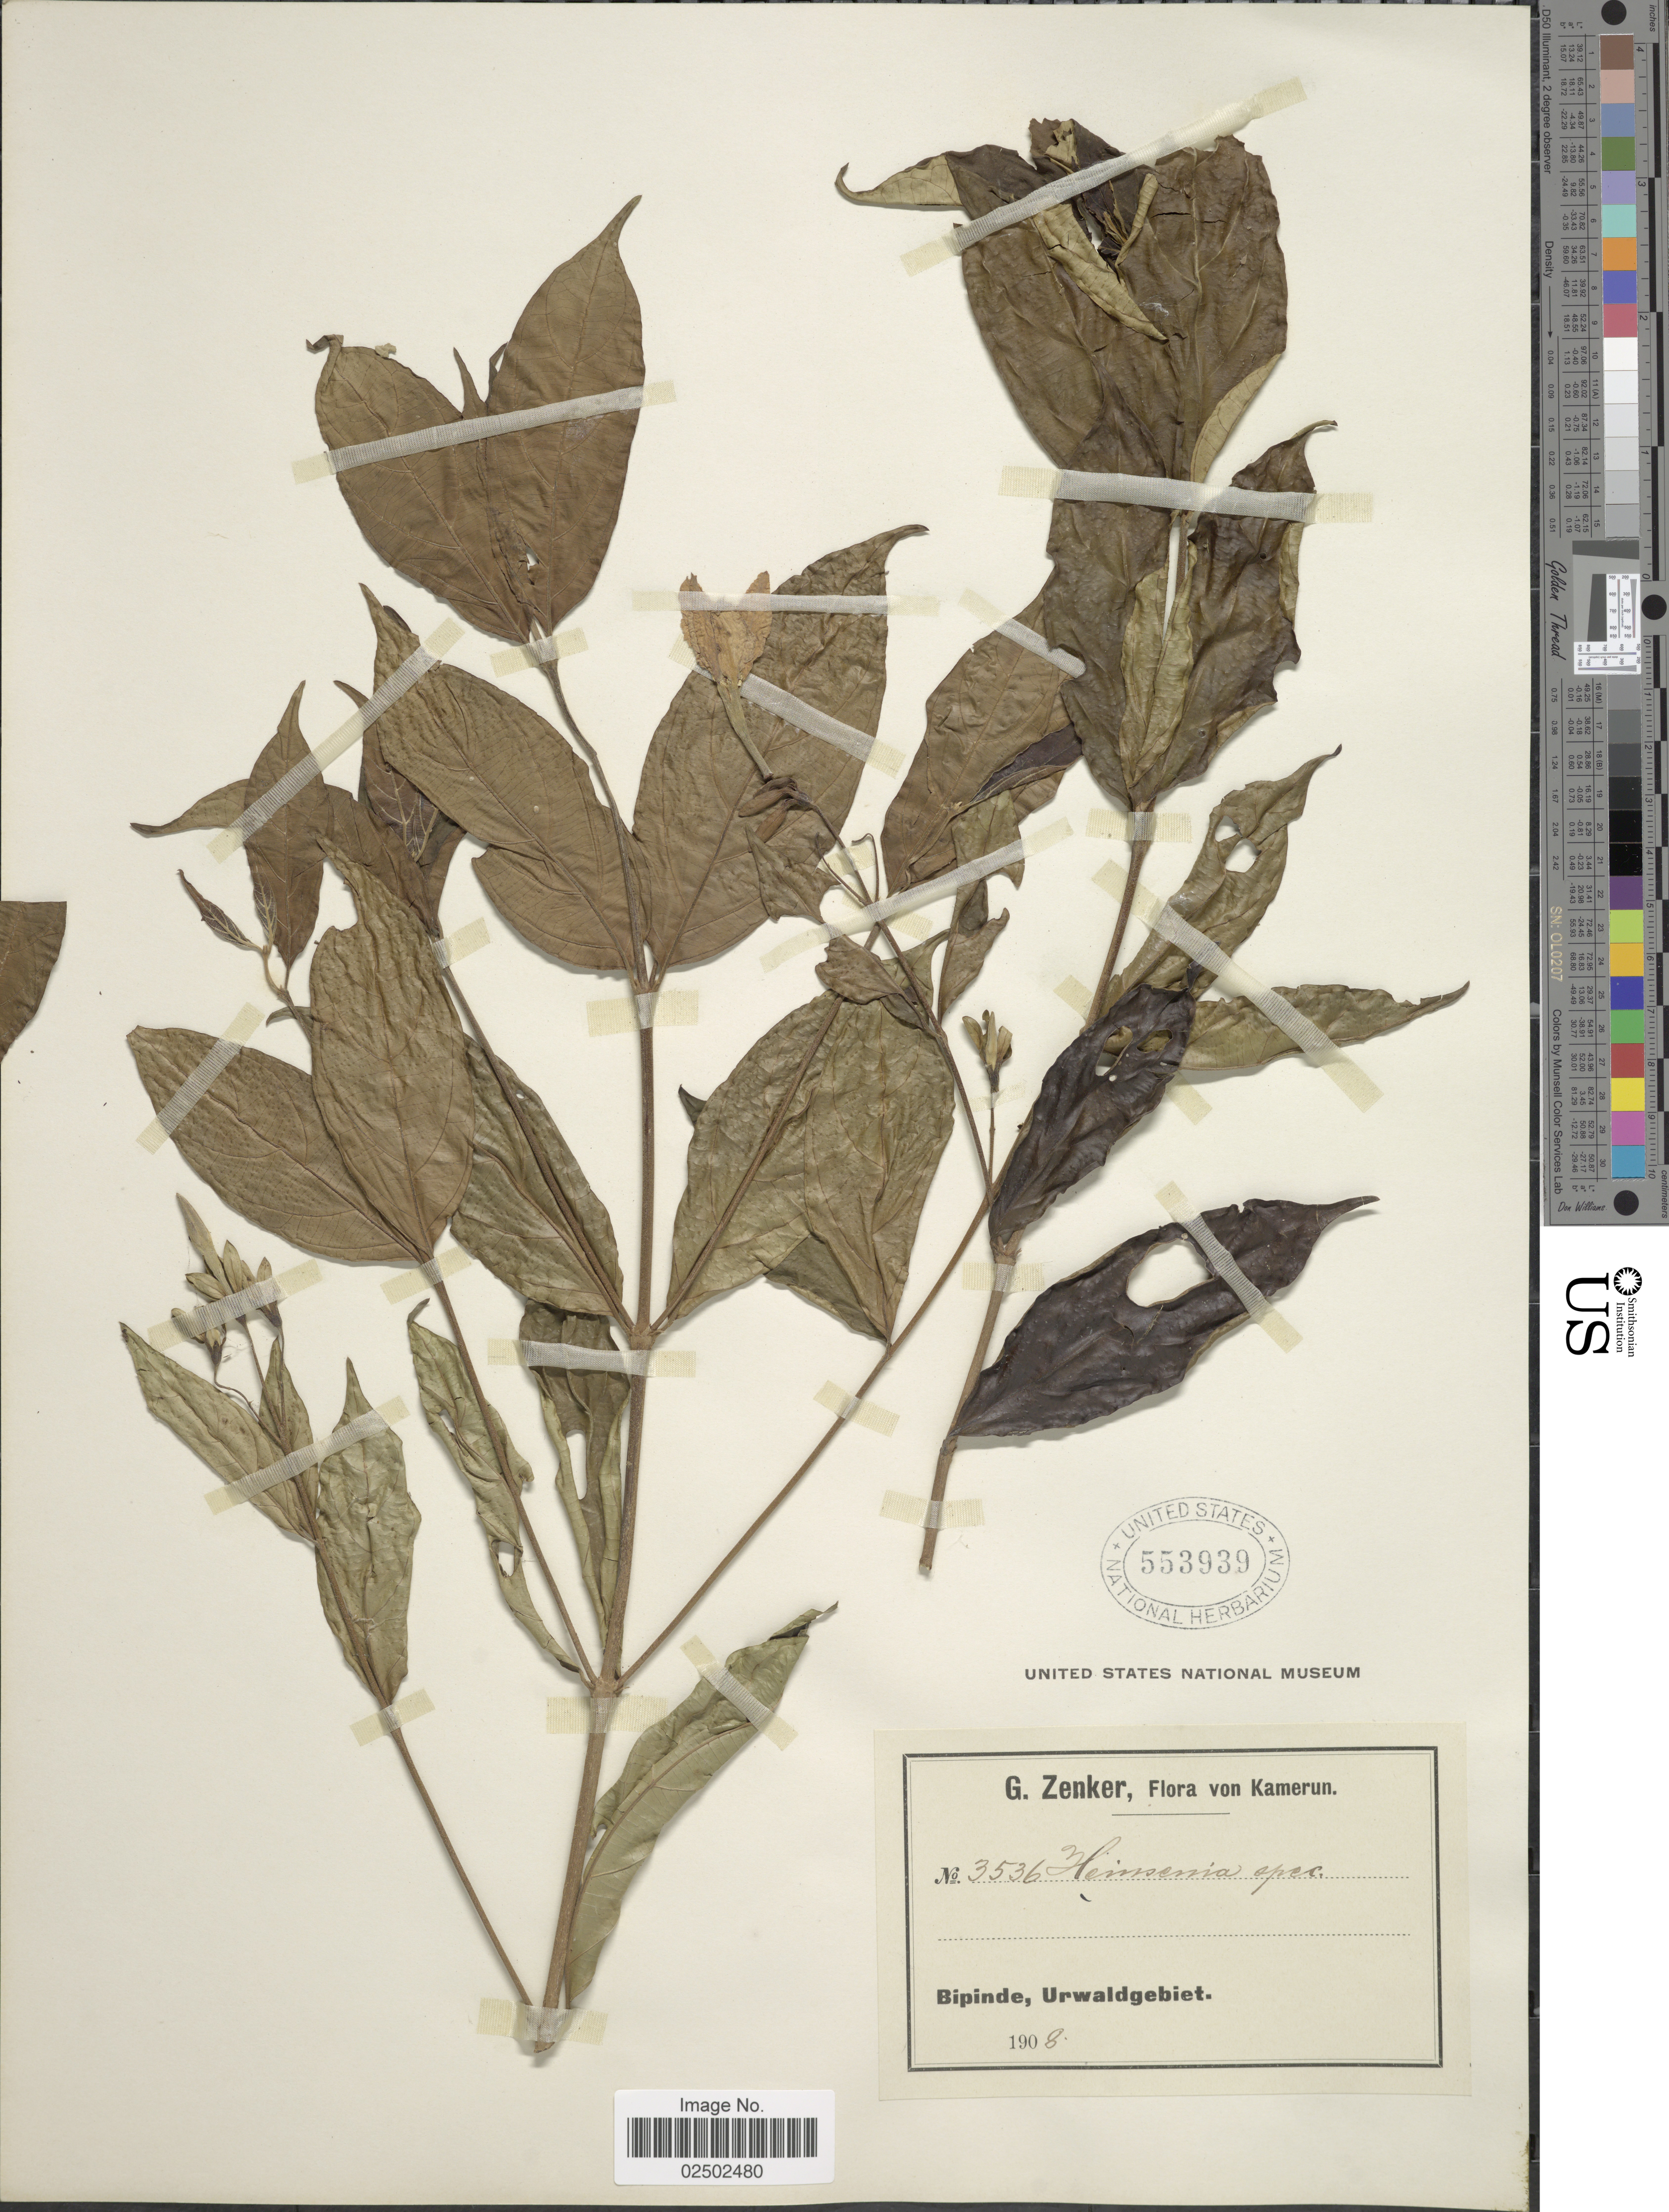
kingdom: Plantae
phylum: Tracheophyta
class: Magnoliopsida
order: Gentianales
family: Rubiaceae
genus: Heinsia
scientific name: Heinsia sp.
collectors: G. A. Zenker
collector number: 3536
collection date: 1908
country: Cameroon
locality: Kamerun, Bipinde, Urwaldgebiet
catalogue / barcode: US 553939